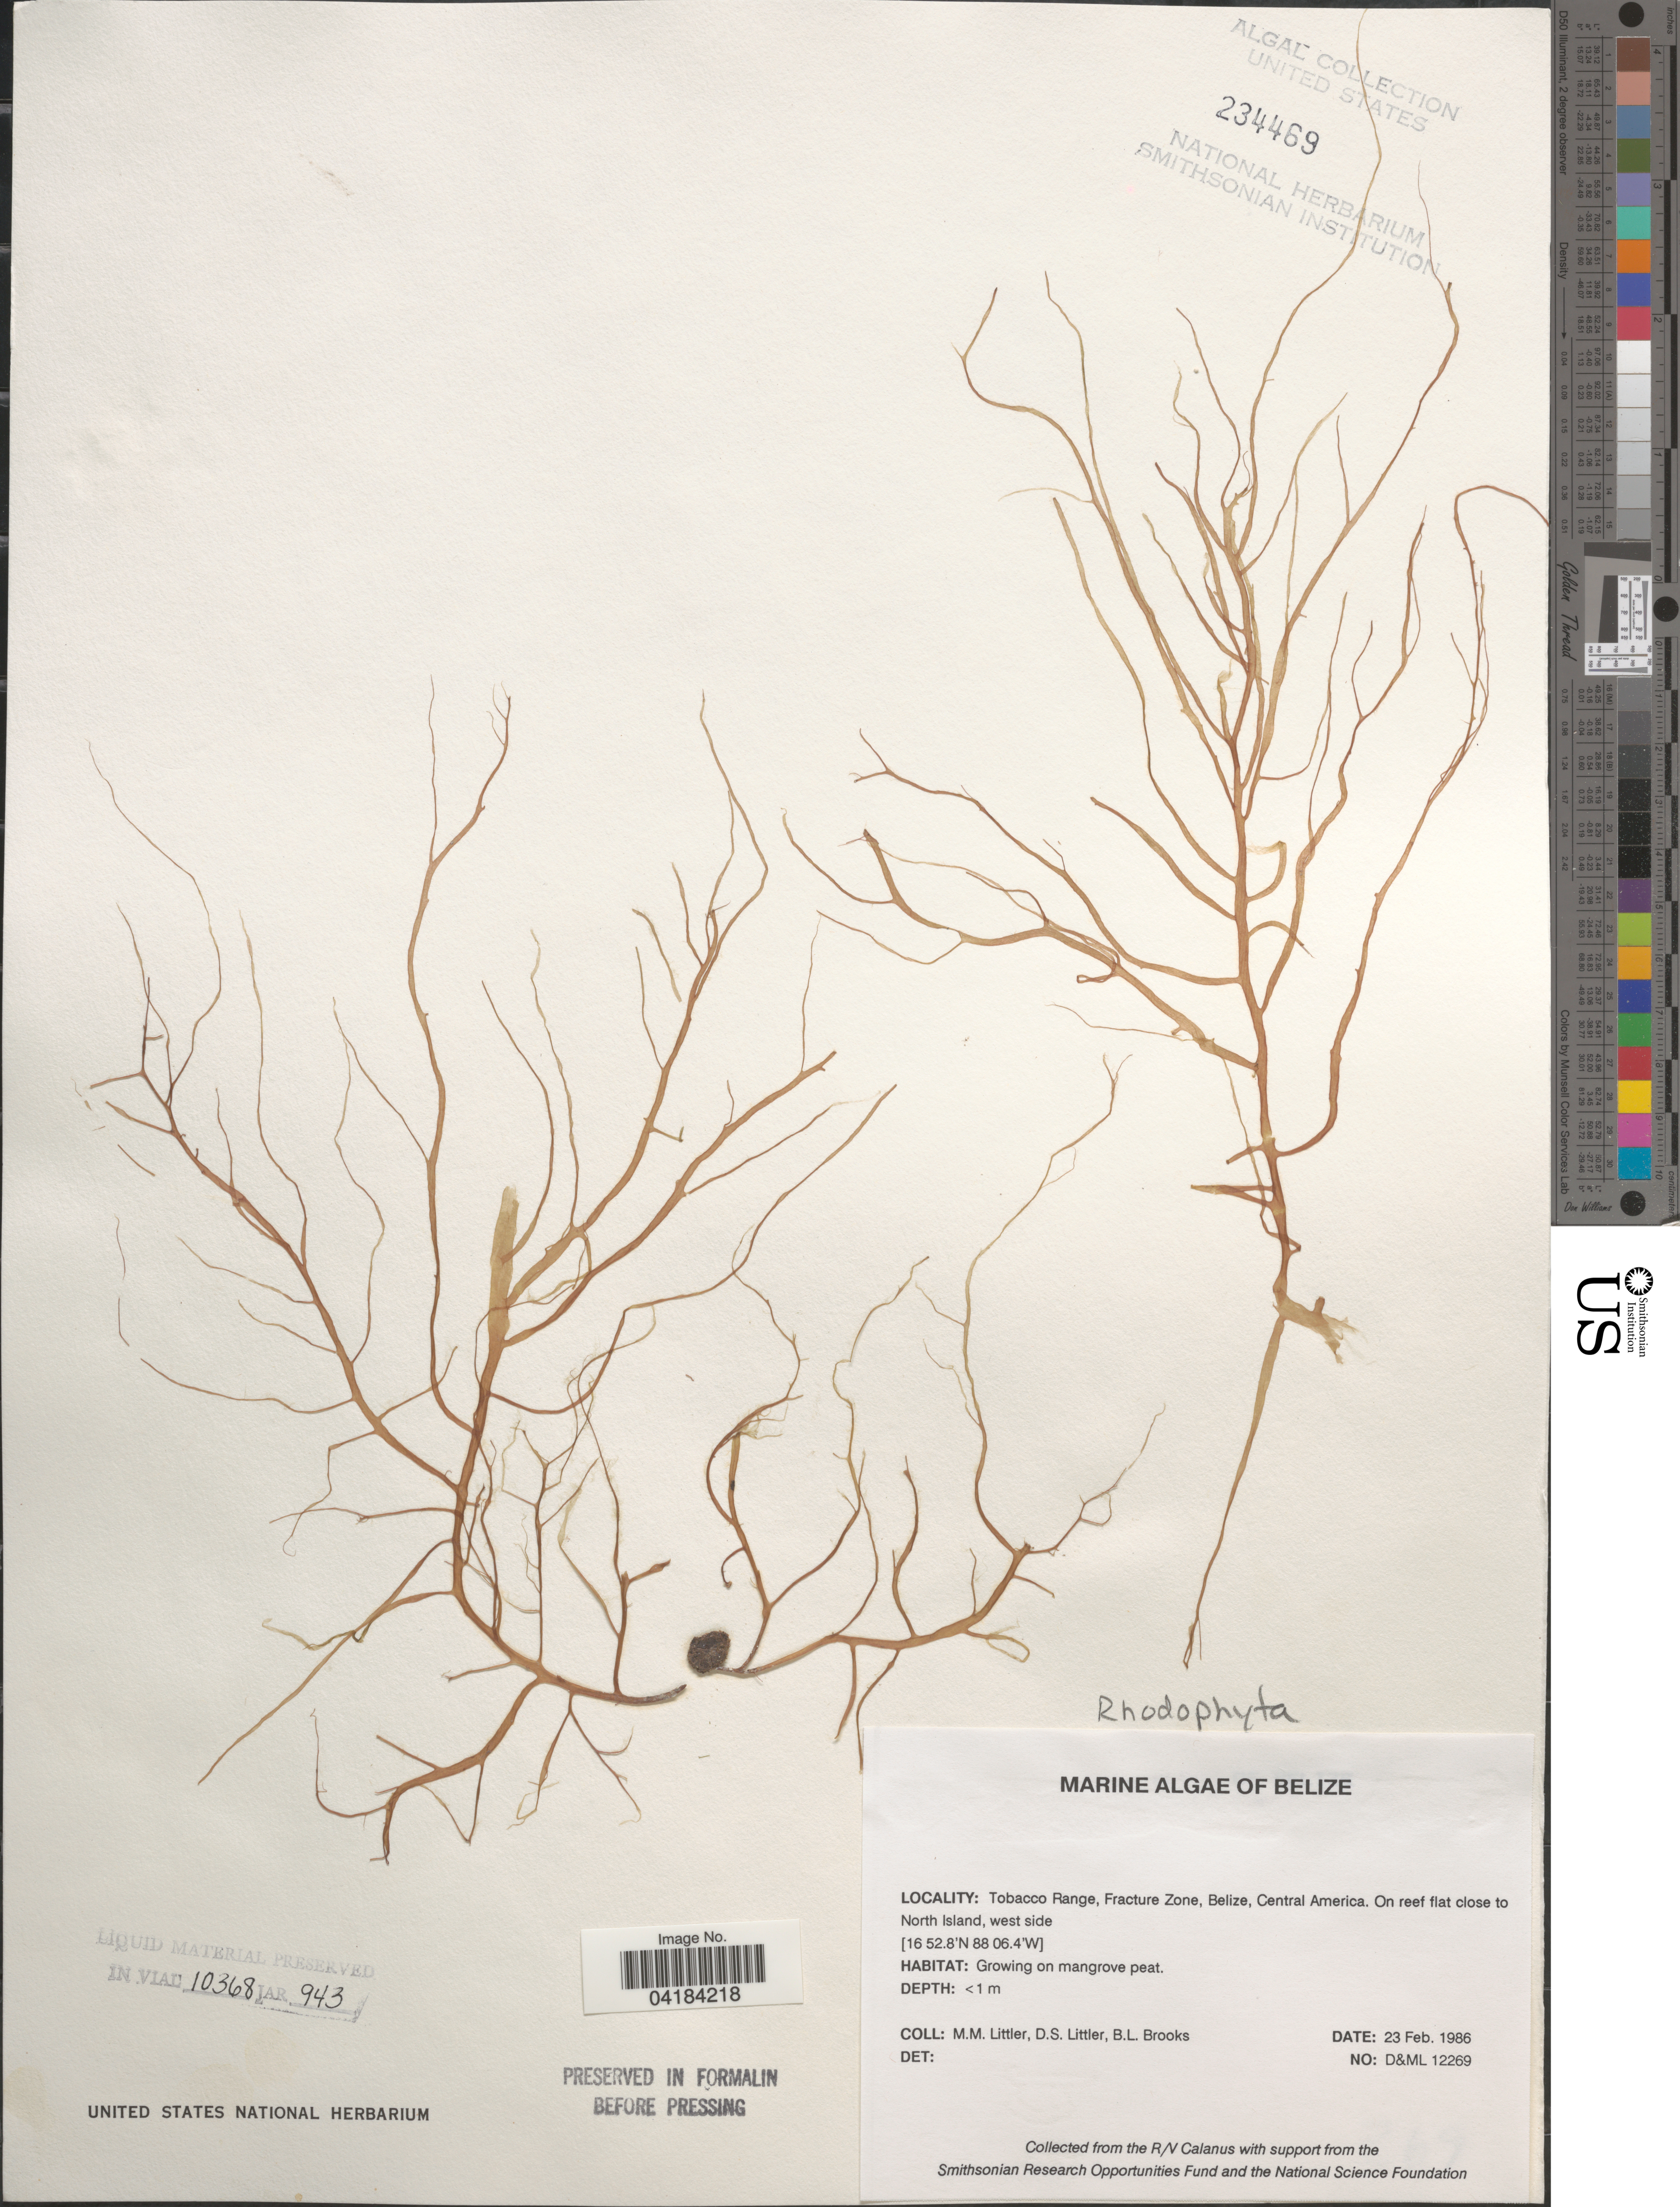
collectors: D. S. Littler & B. Brooks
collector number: D&ML12269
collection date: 1986-02-23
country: Belize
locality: Tobacco Range, Fracture Zone. On reef flat close to North Island, west side.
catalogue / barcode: US 234469